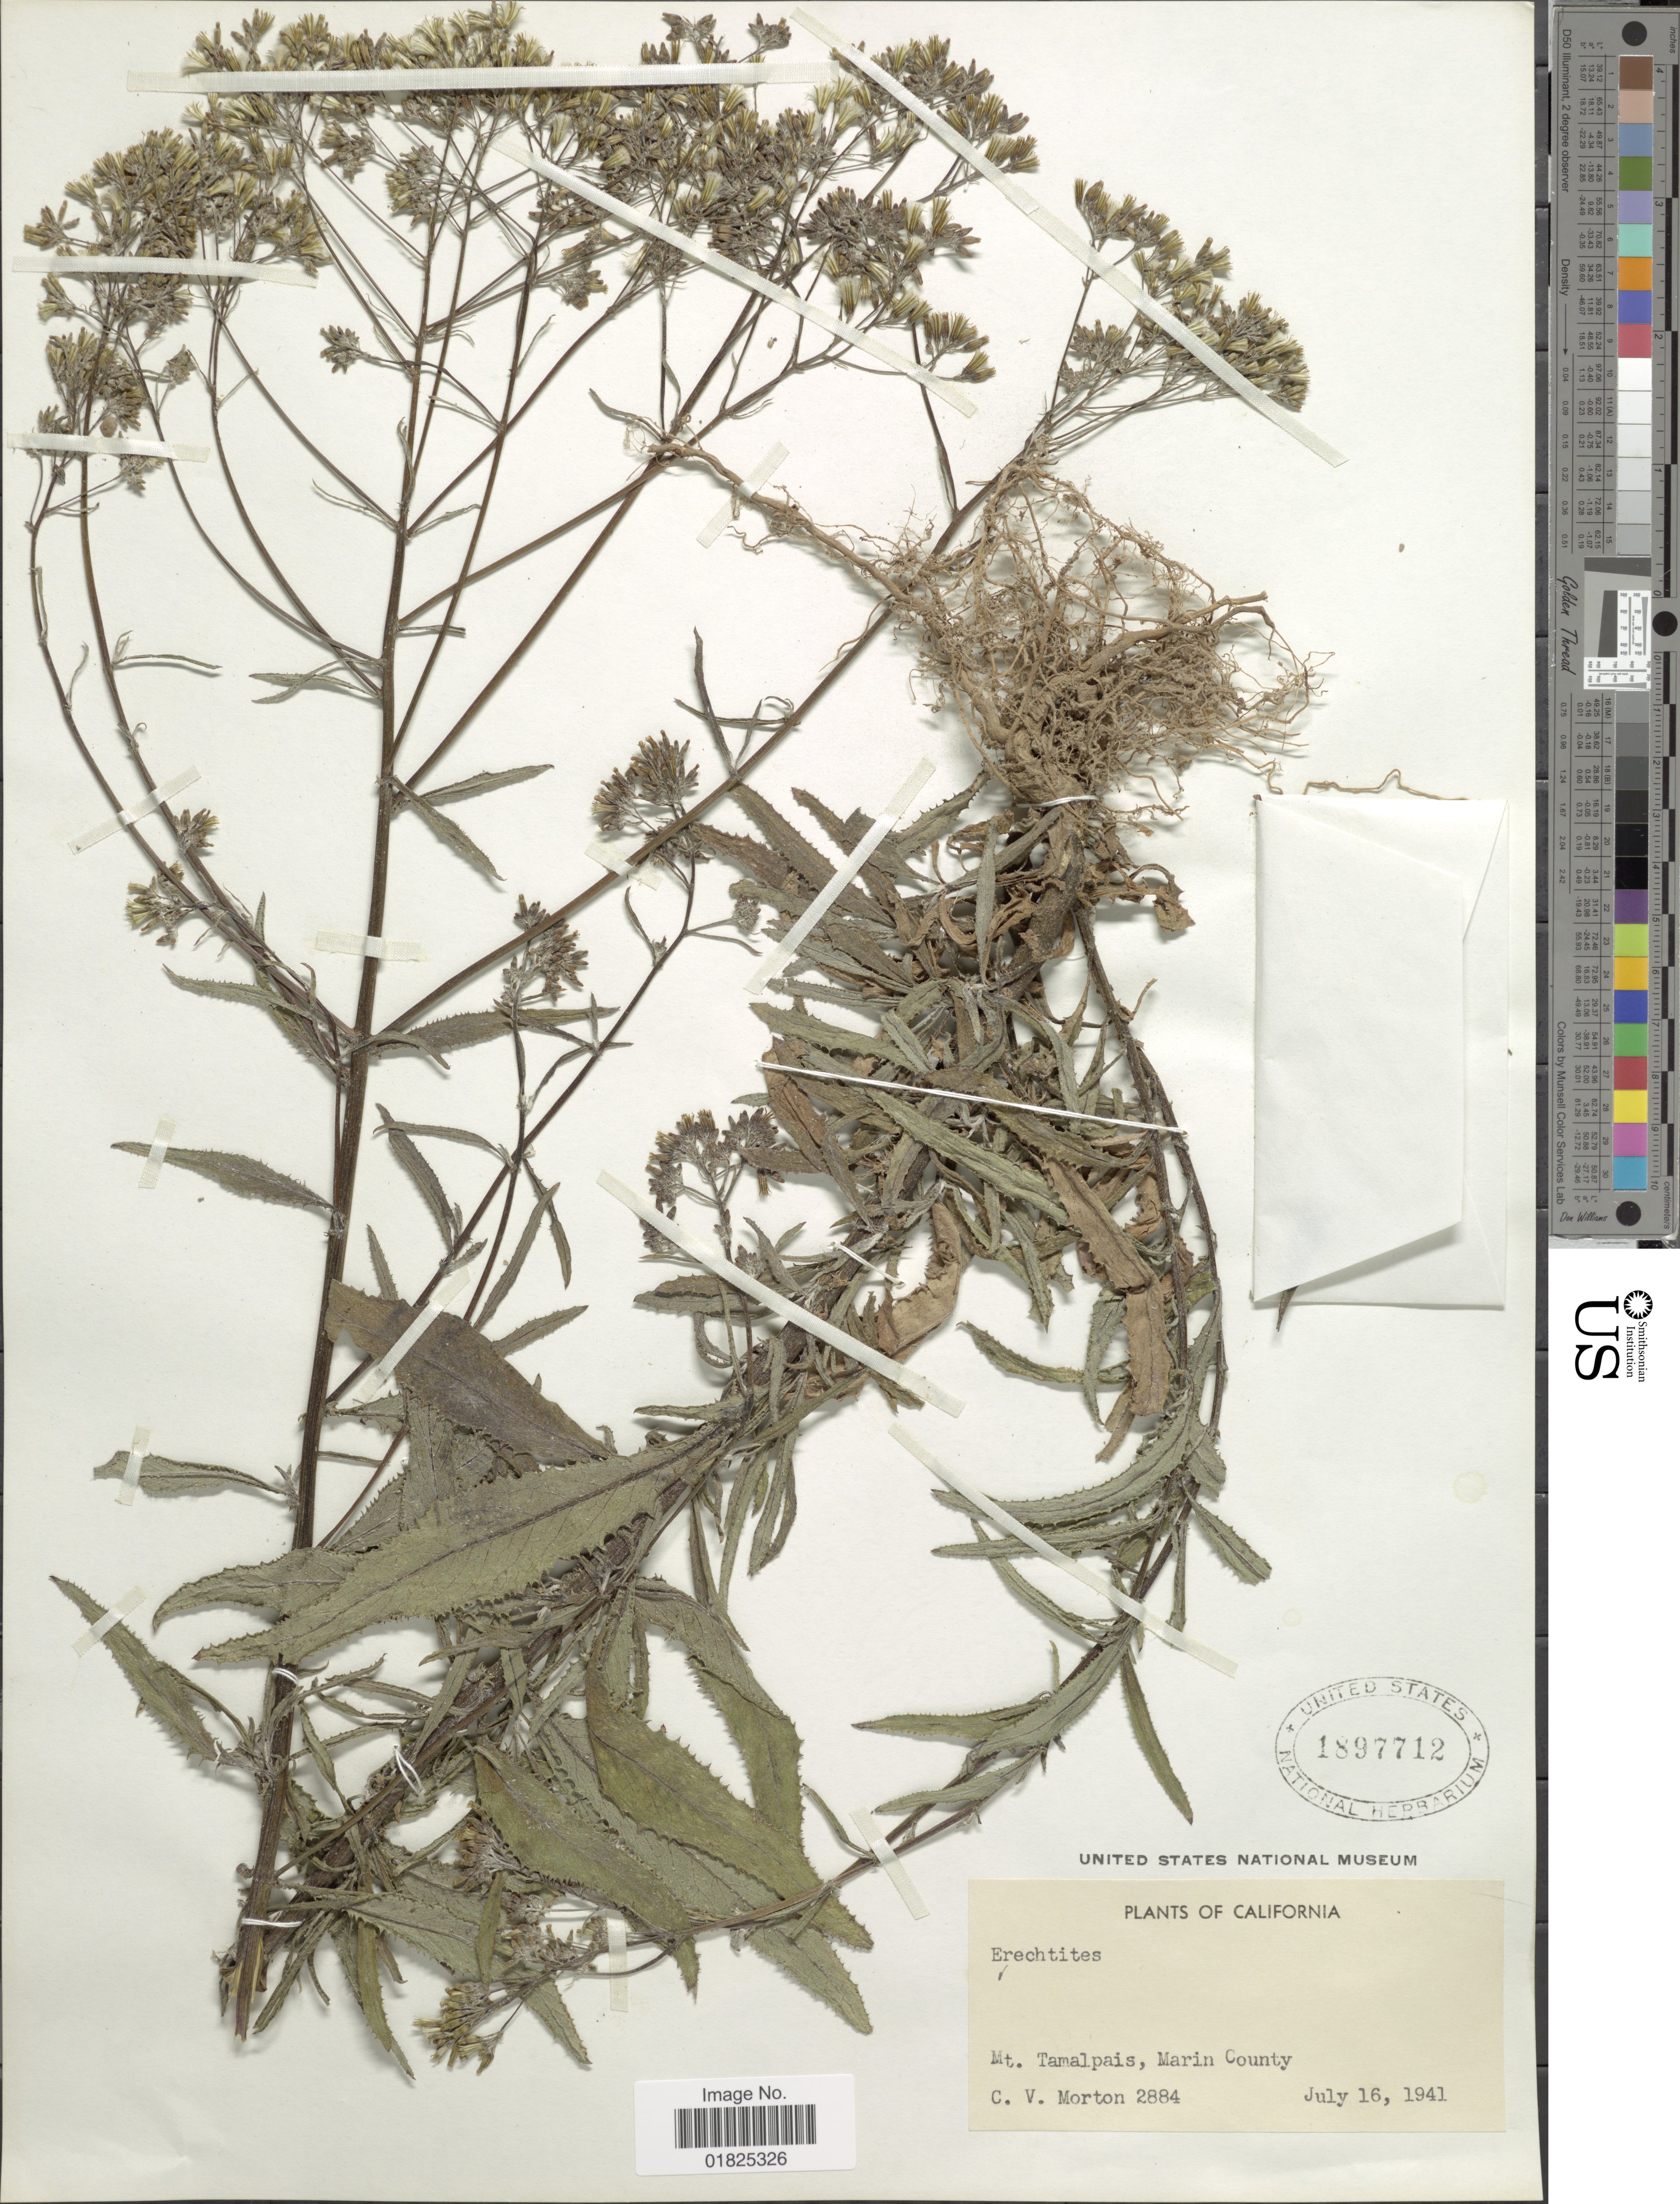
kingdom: Plantae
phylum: Tracheophyta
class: Magnoliopsida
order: Asterales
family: Asteraceae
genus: Erechtites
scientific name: Erechtites sp.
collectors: C. V. Morton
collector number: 2884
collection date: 1941-07-16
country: United States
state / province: California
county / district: Marin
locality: Mt. Tamalpais, Marin County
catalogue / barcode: US 1897712